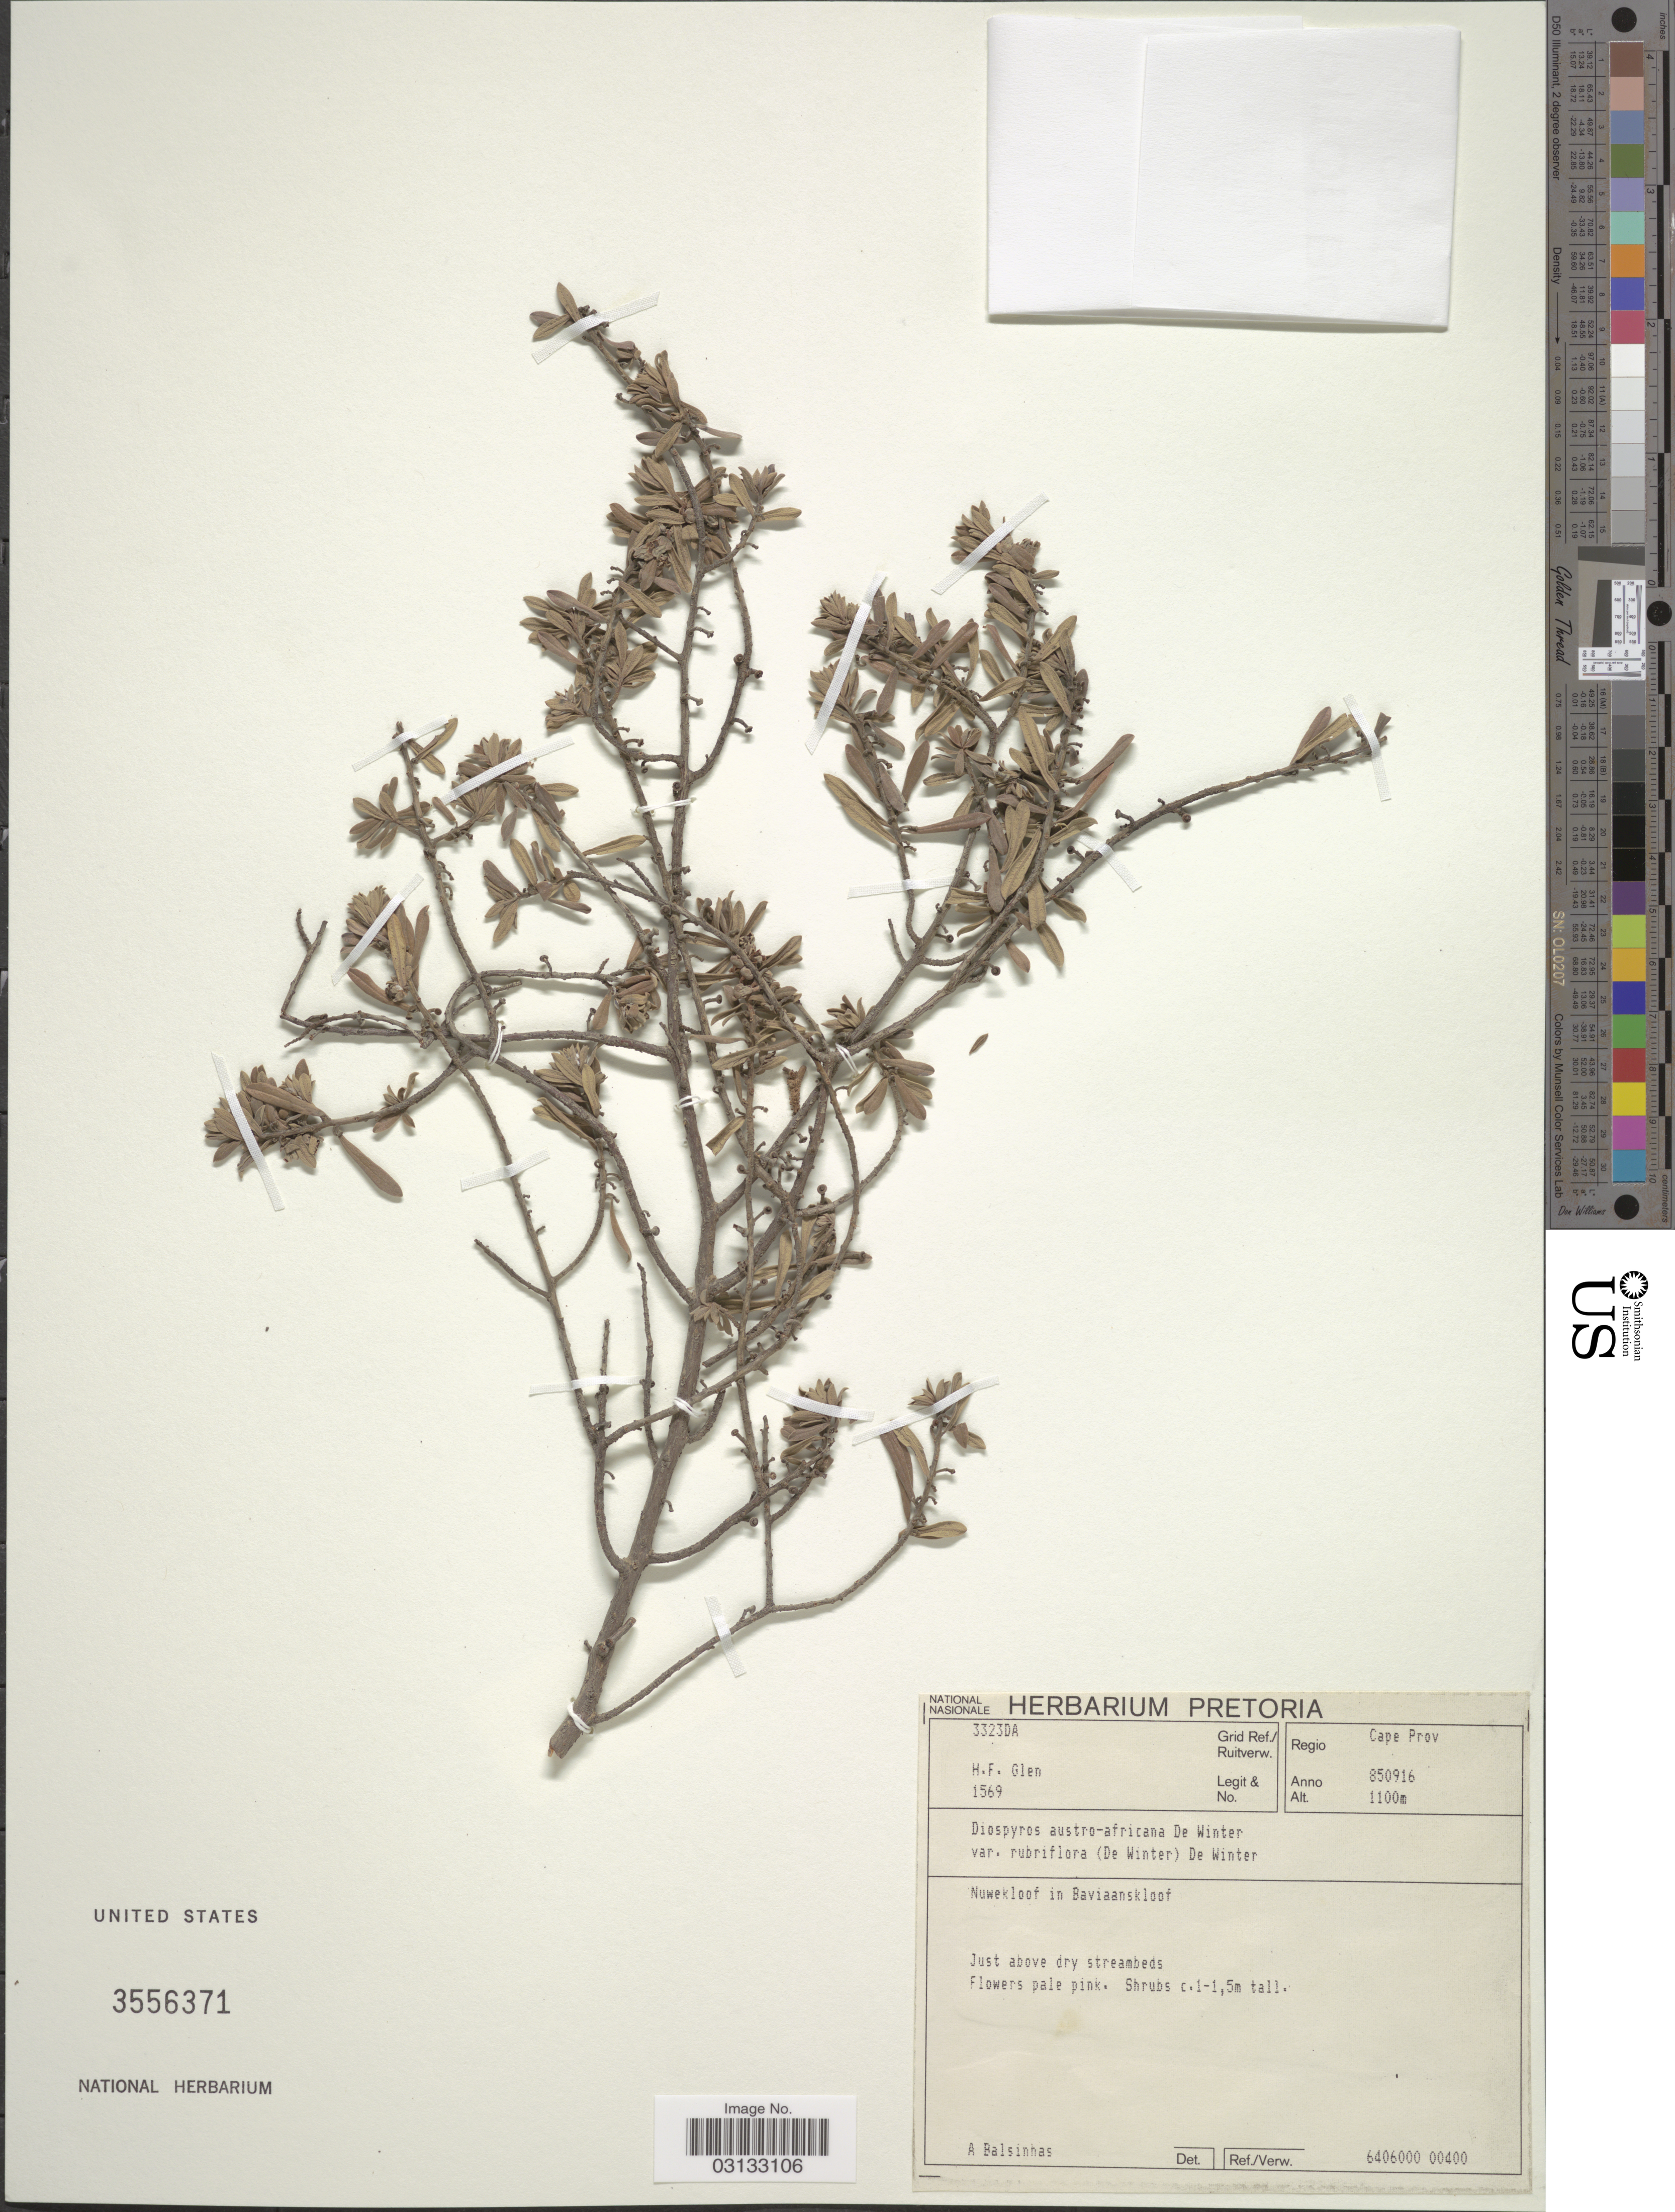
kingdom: Plantae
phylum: Tracheophyta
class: Magnoliopsida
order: Ericales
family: Ebenaceae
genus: Diospyros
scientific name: Diospyros austroafricana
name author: De Winter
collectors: H. F. Glen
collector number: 1569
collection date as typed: Transcribed d/m/y: 16/9/85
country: South Africa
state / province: Western Cape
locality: Regio Cape Prov., Grid Ref./ Ruitverw. 3323DA, Nuwekloof in Baviaanskloof.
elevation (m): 1100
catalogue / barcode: US 3556371